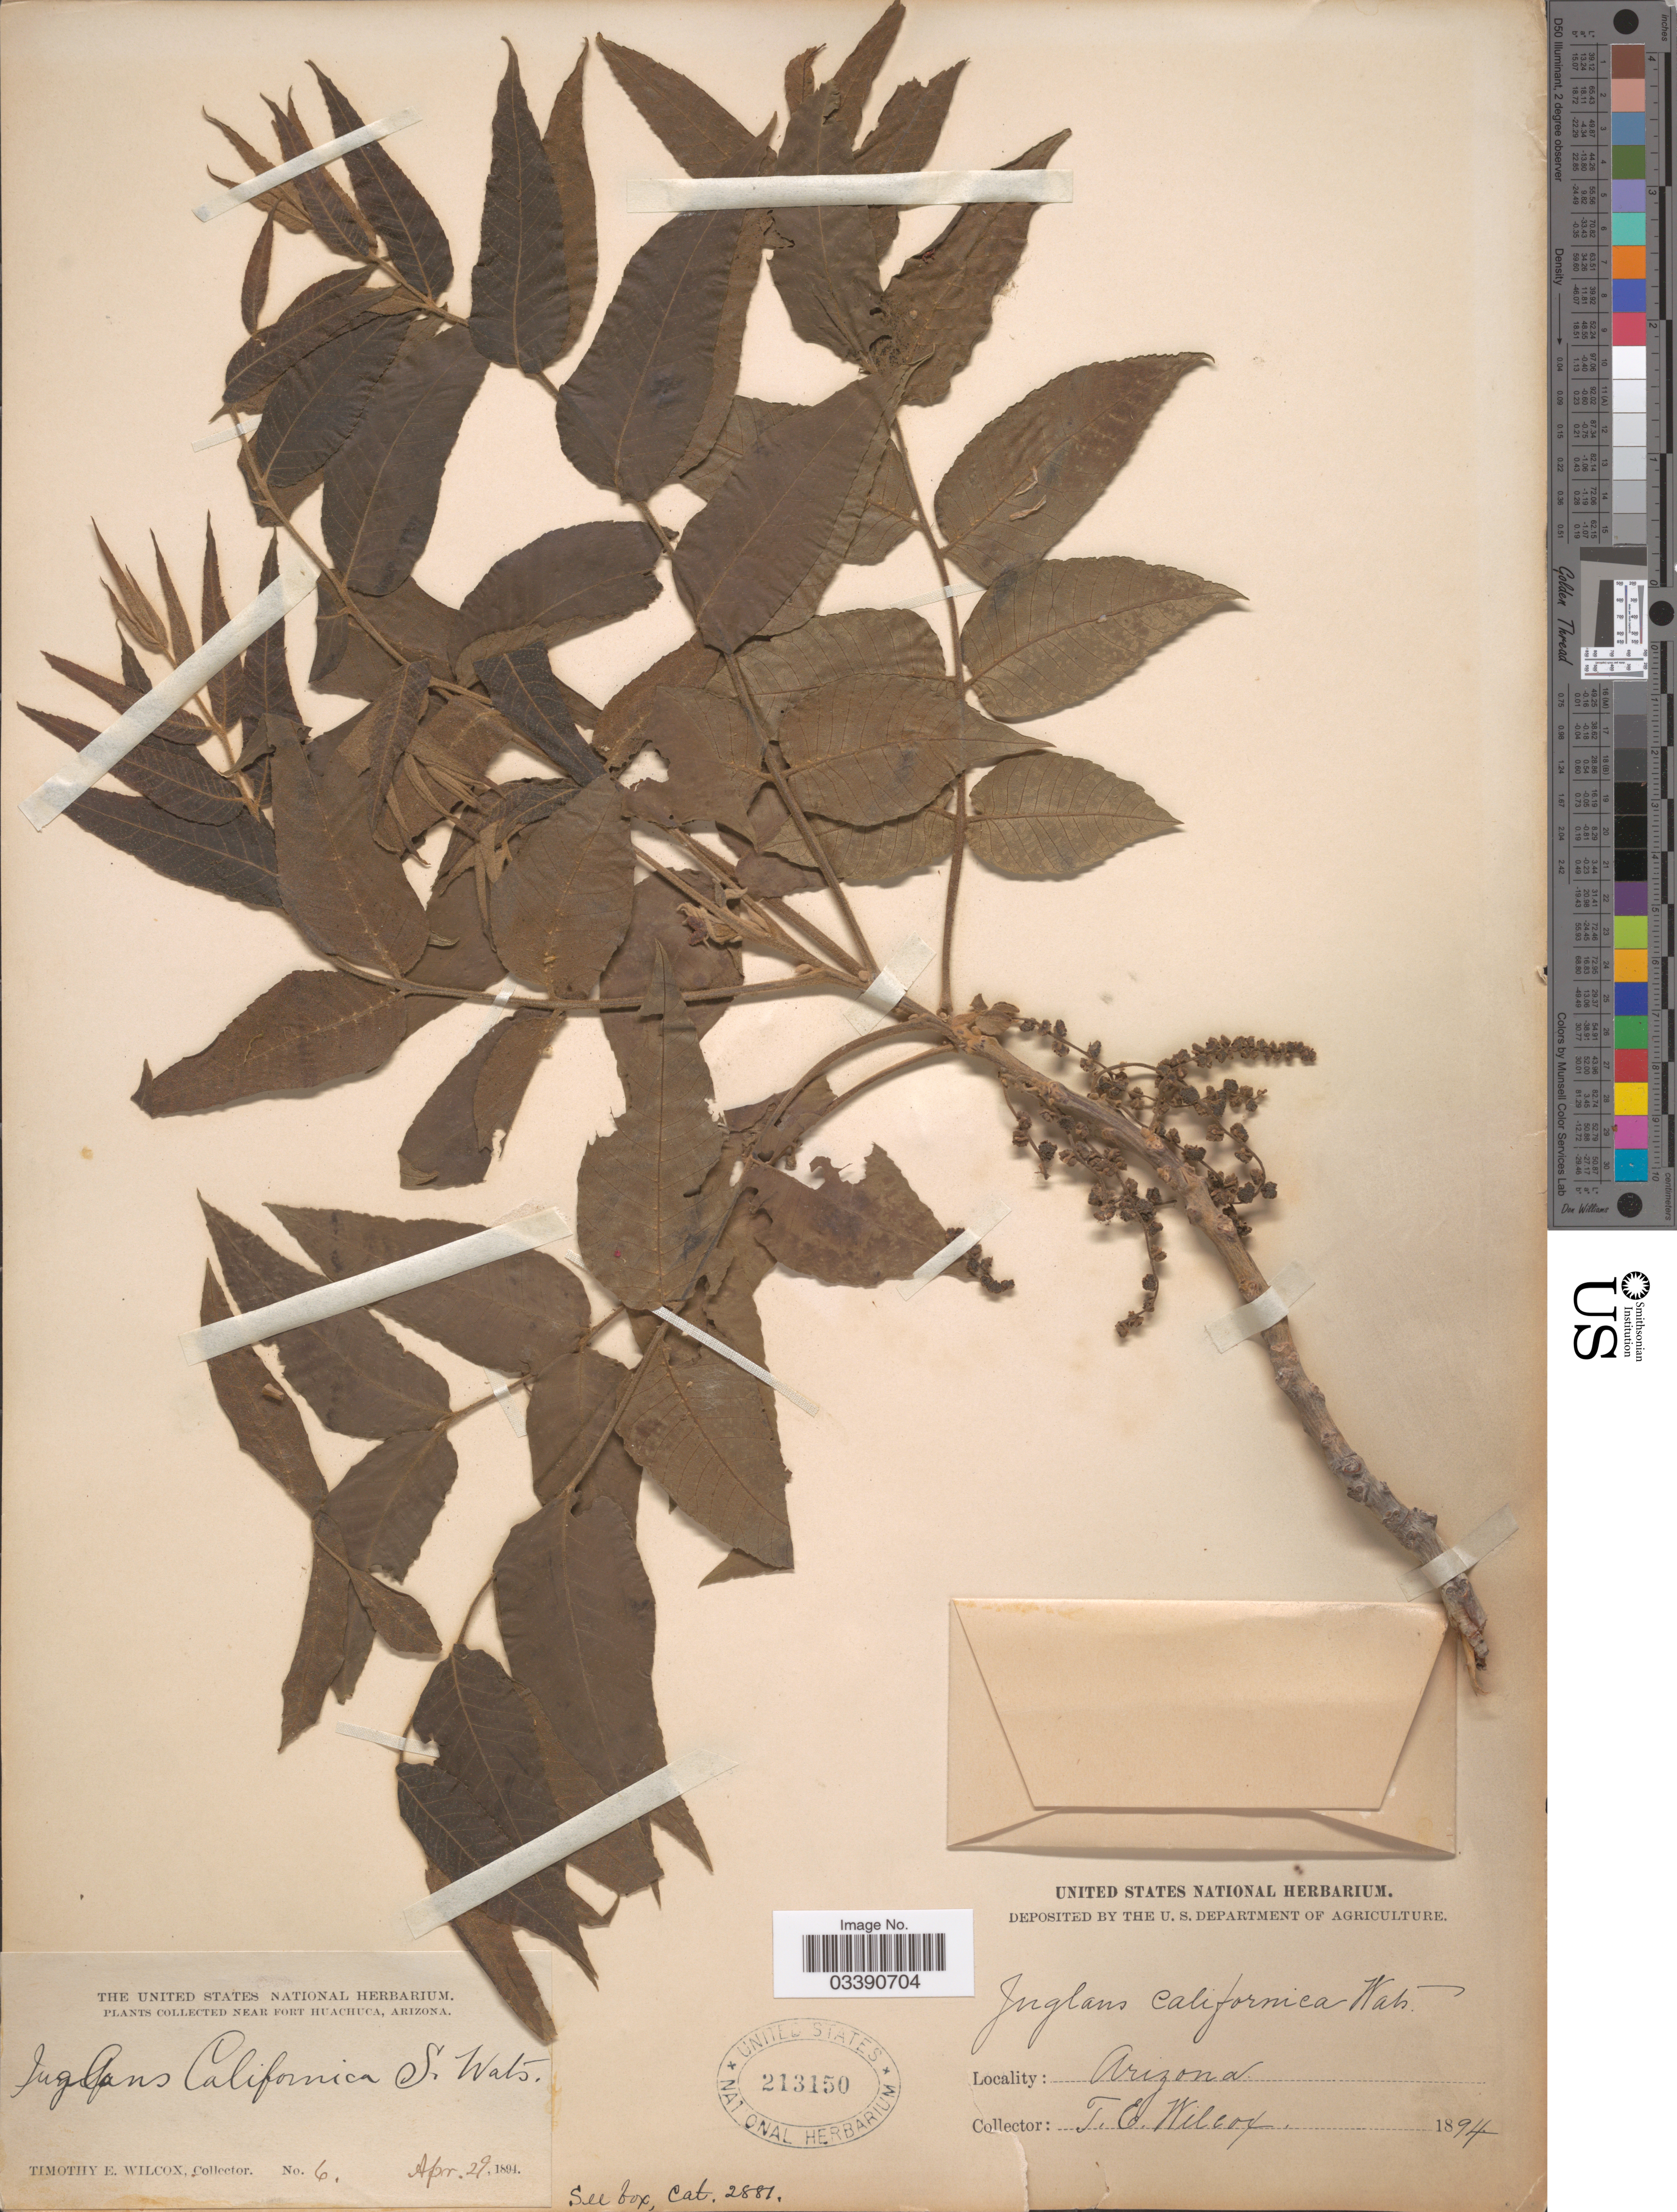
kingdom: Plantae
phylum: Tracheophyta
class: Magnoliopsida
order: Fagales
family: Juglandaceae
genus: Juglans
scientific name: Juglans microcarpa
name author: Berland. in Berland. & Chovell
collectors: T. E. Wilcox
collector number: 6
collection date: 1894-04-29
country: United States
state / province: Arizona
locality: Near Fort Huachuca.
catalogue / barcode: US 213150